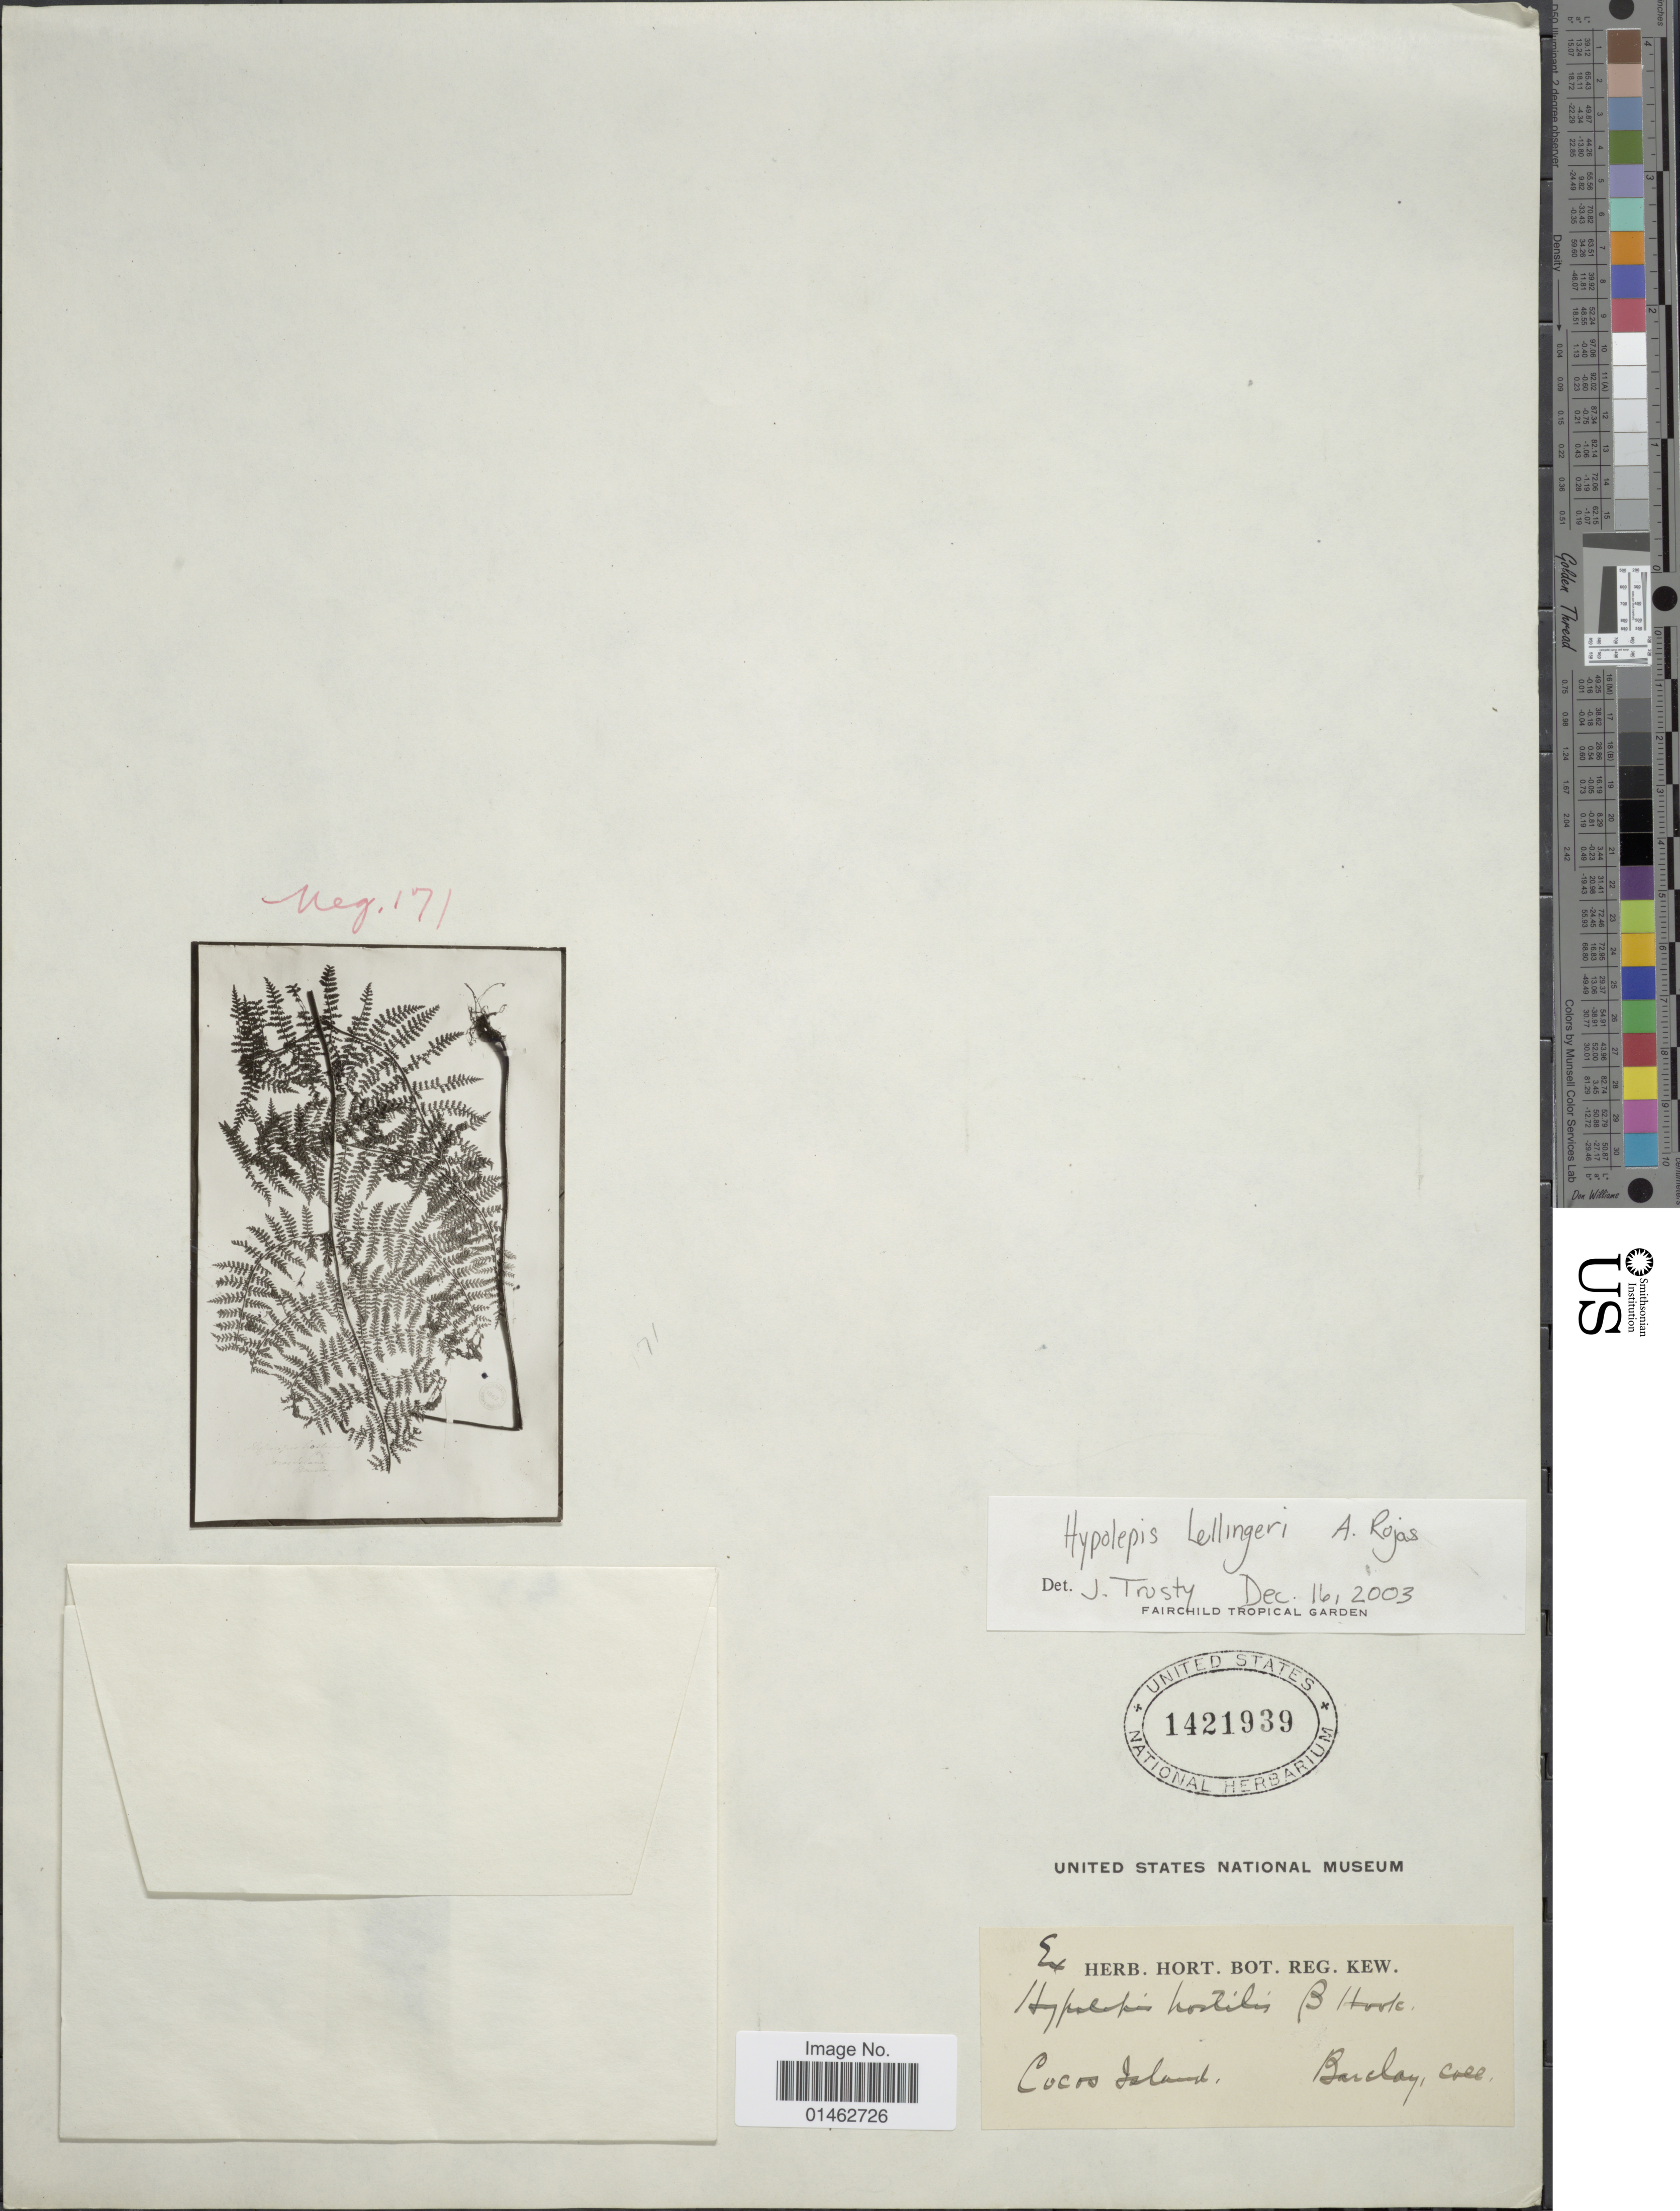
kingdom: Plantae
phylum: Tracheophyta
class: Polypodiopsida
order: Polypodiales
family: Dennstaedtiaceae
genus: Hypolepis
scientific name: Hypolepis hostilis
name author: (Kunze) C. Presl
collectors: -- Barclay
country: Costa Rica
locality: Cocos Island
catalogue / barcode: US 1421939